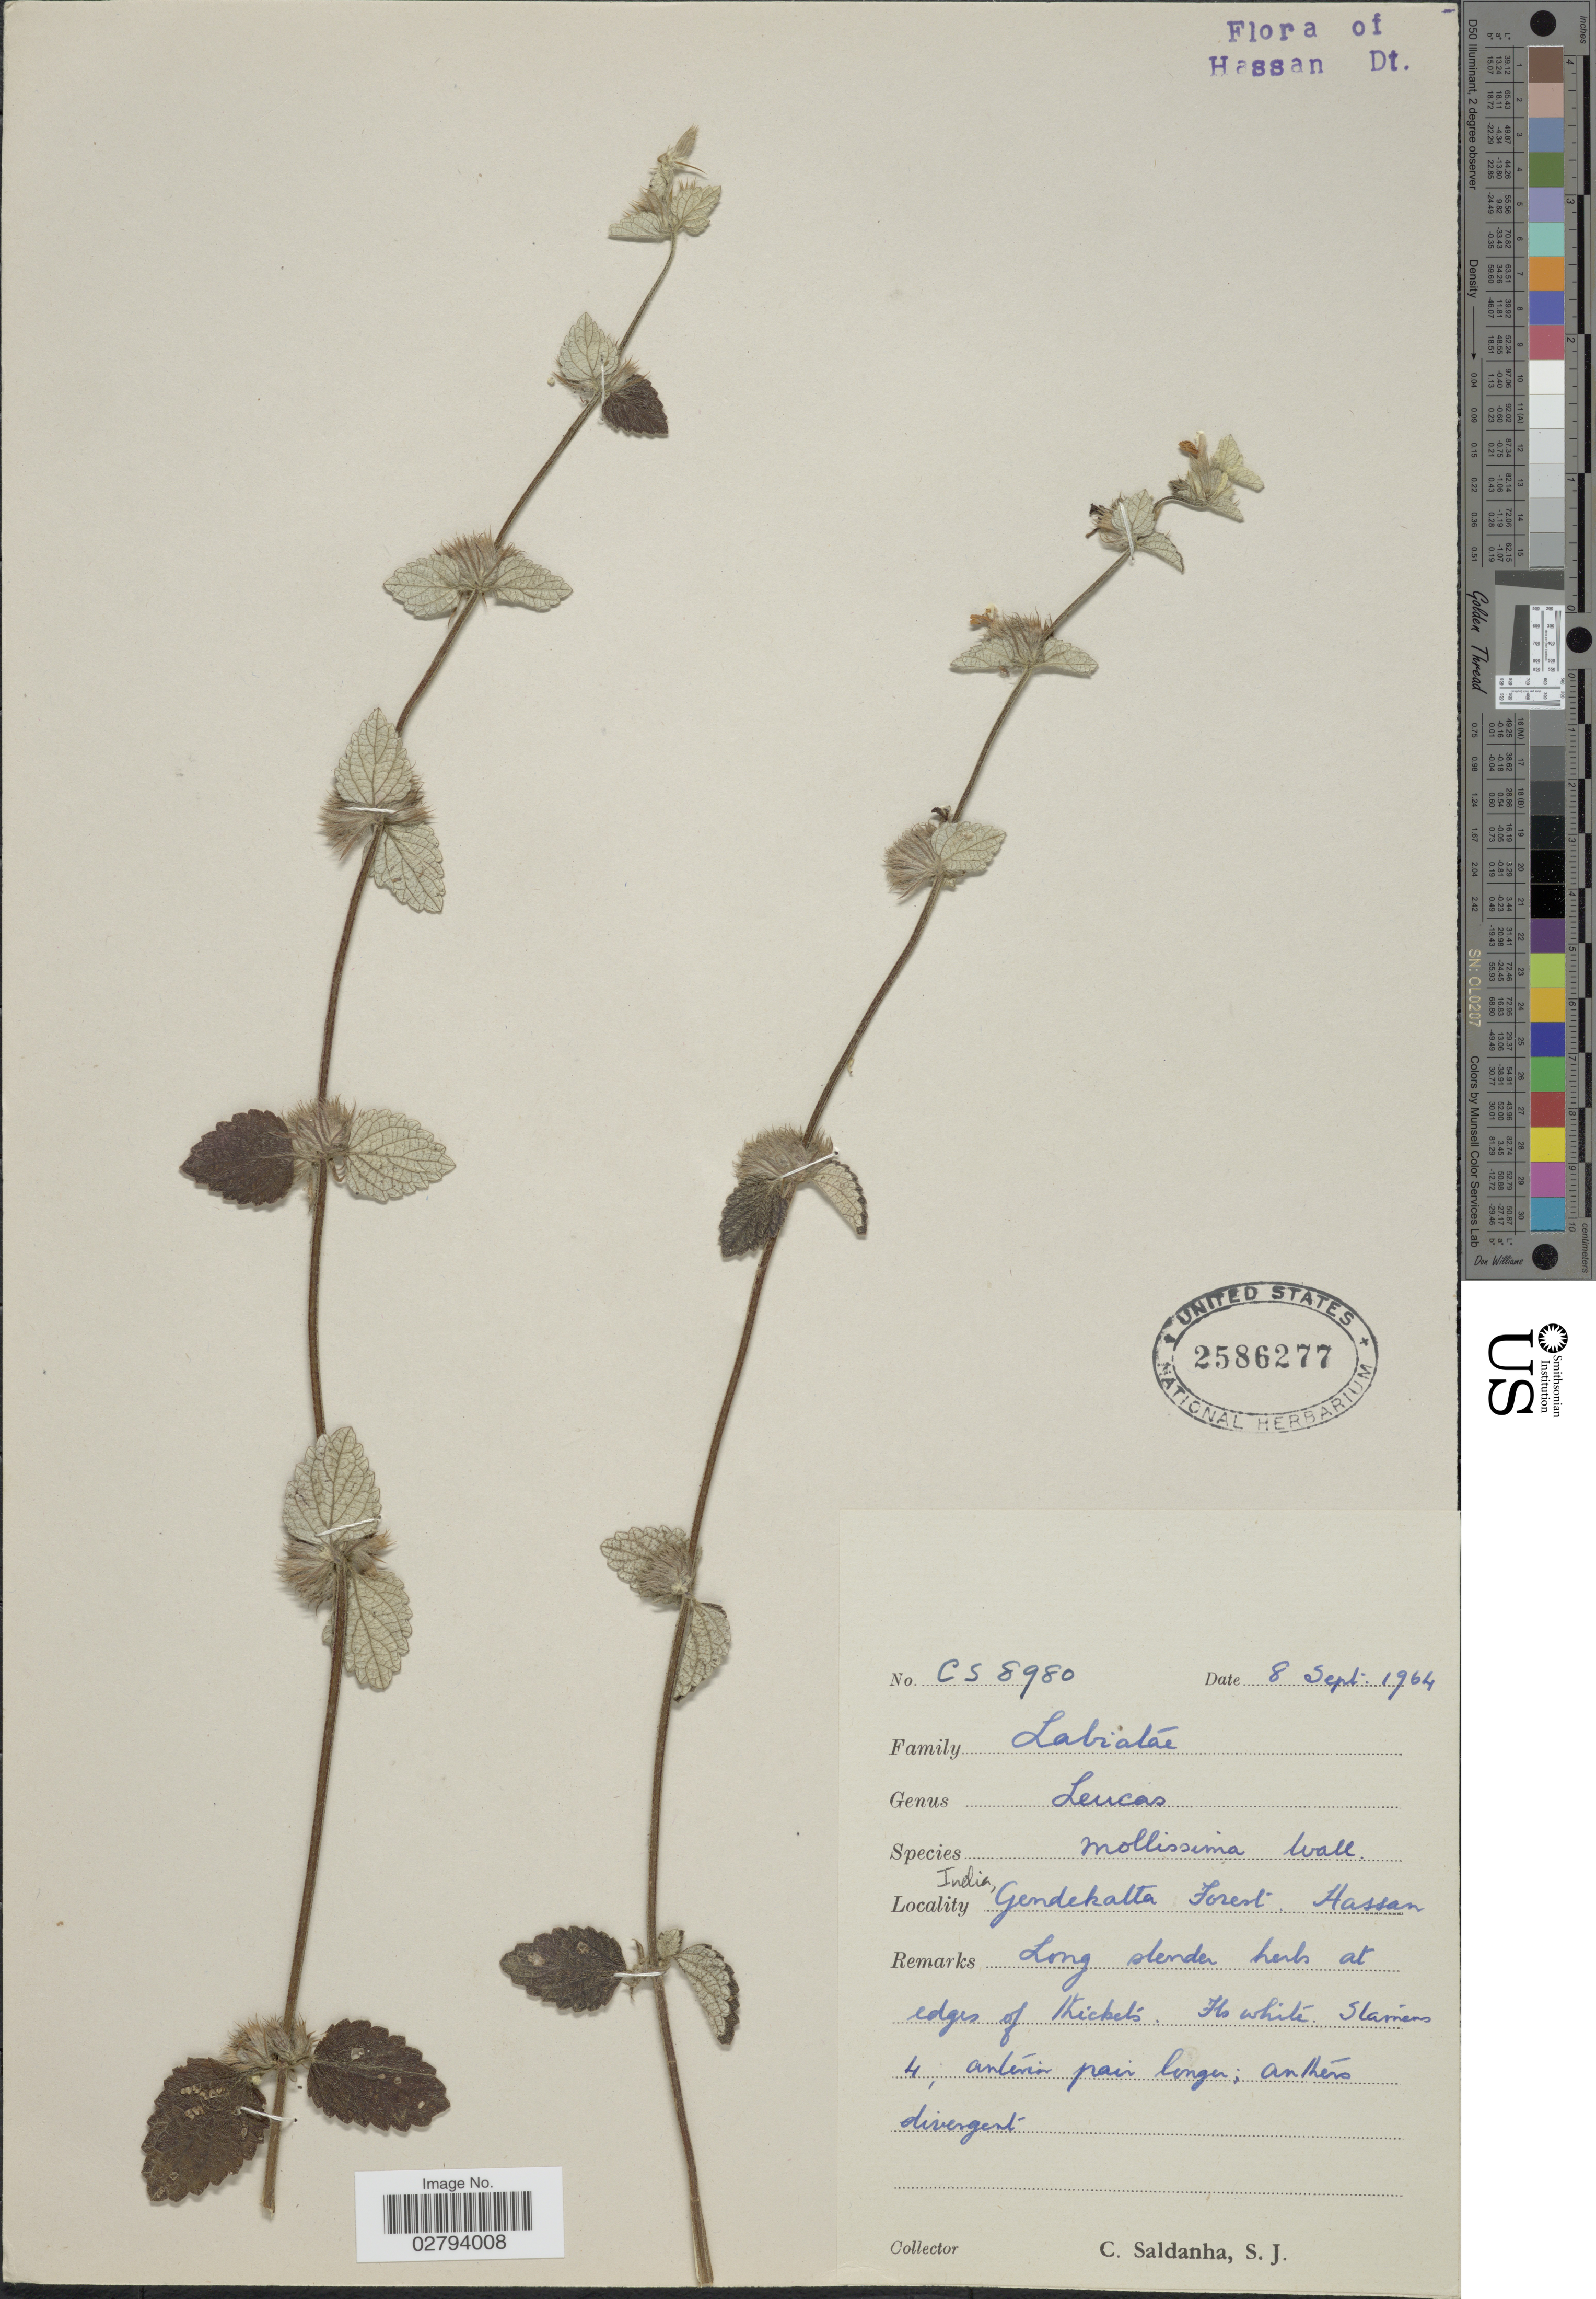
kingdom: Plantae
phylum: Tracheophyta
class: Magnoliopsida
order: Lamiales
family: Lamiaceae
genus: Leucas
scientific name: Leucas mollissima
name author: Gürke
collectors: C. Saldanha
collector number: CS 8980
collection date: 1964-09-08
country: India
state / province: Karnataka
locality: India, Gendekatta Forest, Hassan.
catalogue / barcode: US 2586277